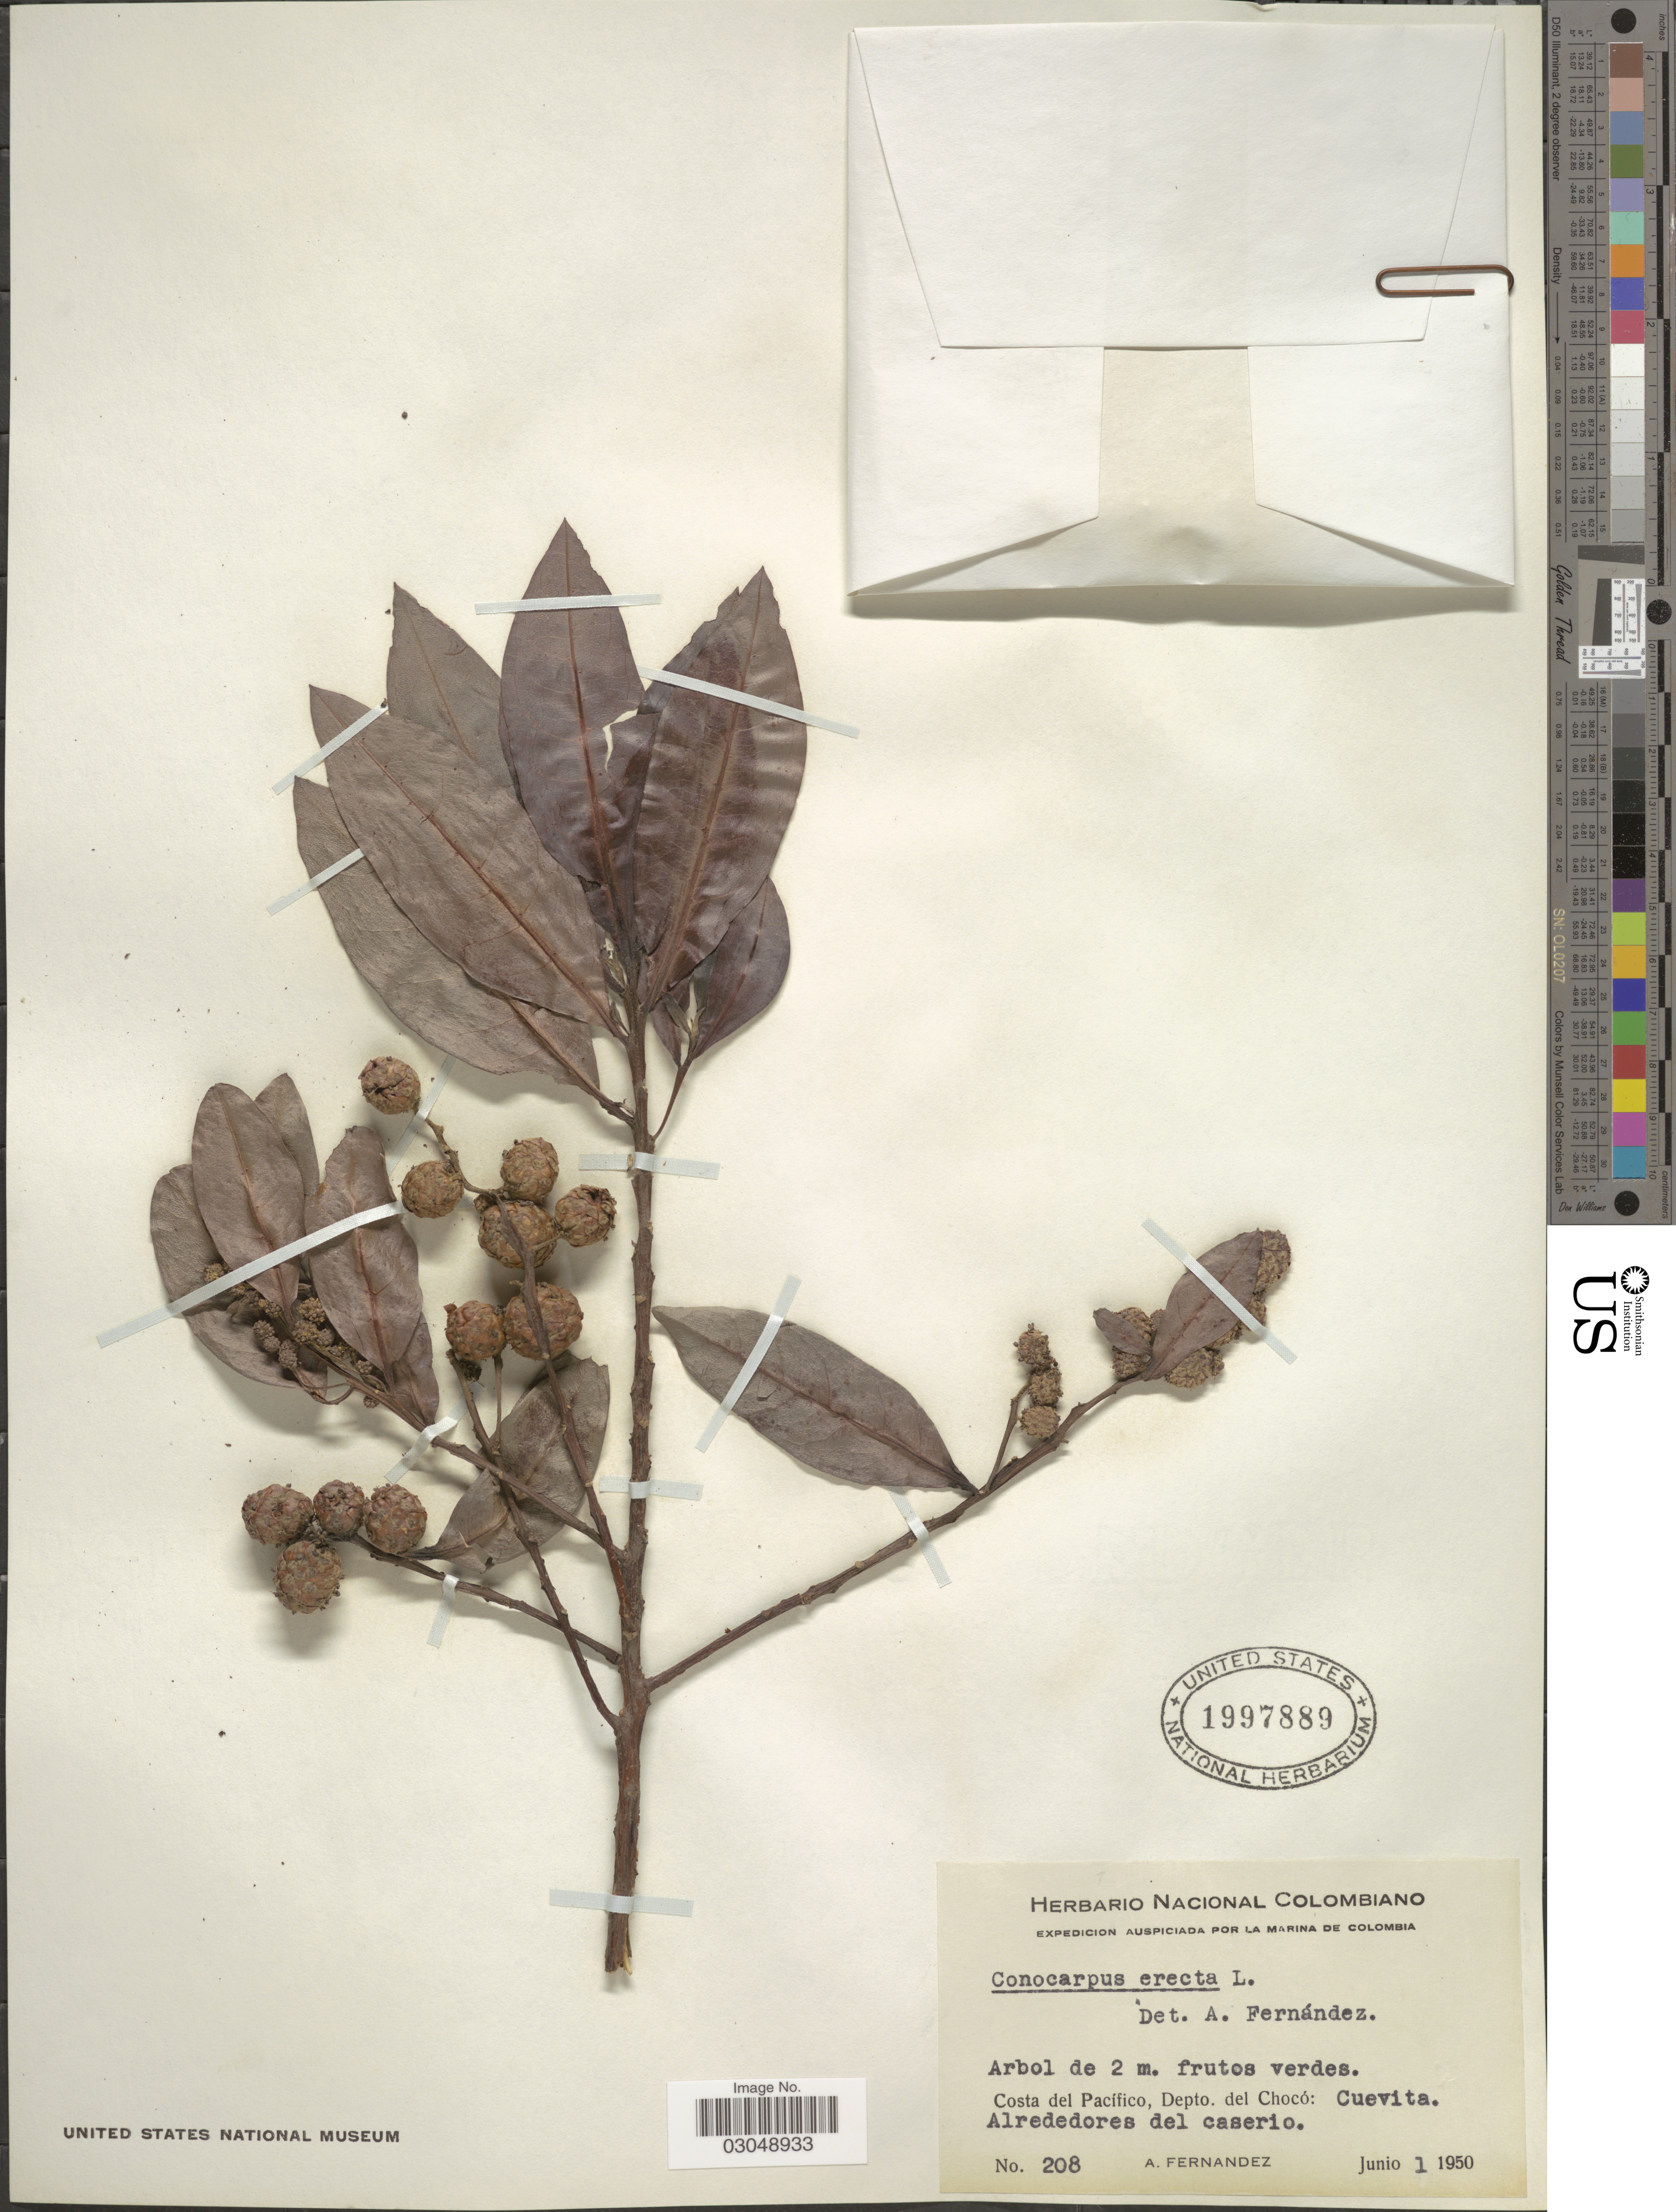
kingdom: Plantae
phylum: Tracheophyta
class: Magnoliopsida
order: Myrtales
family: Combretaceae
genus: Conocarpus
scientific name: Conocarpus erectus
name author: L.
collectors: A. Fernandez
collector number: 208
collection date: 1950-06-01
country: Colombia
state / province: Chocó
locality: Costa del Pacífico, Depto. del Chocó: Cuevita. Alrededores del caserio.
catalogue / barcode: US 1997889